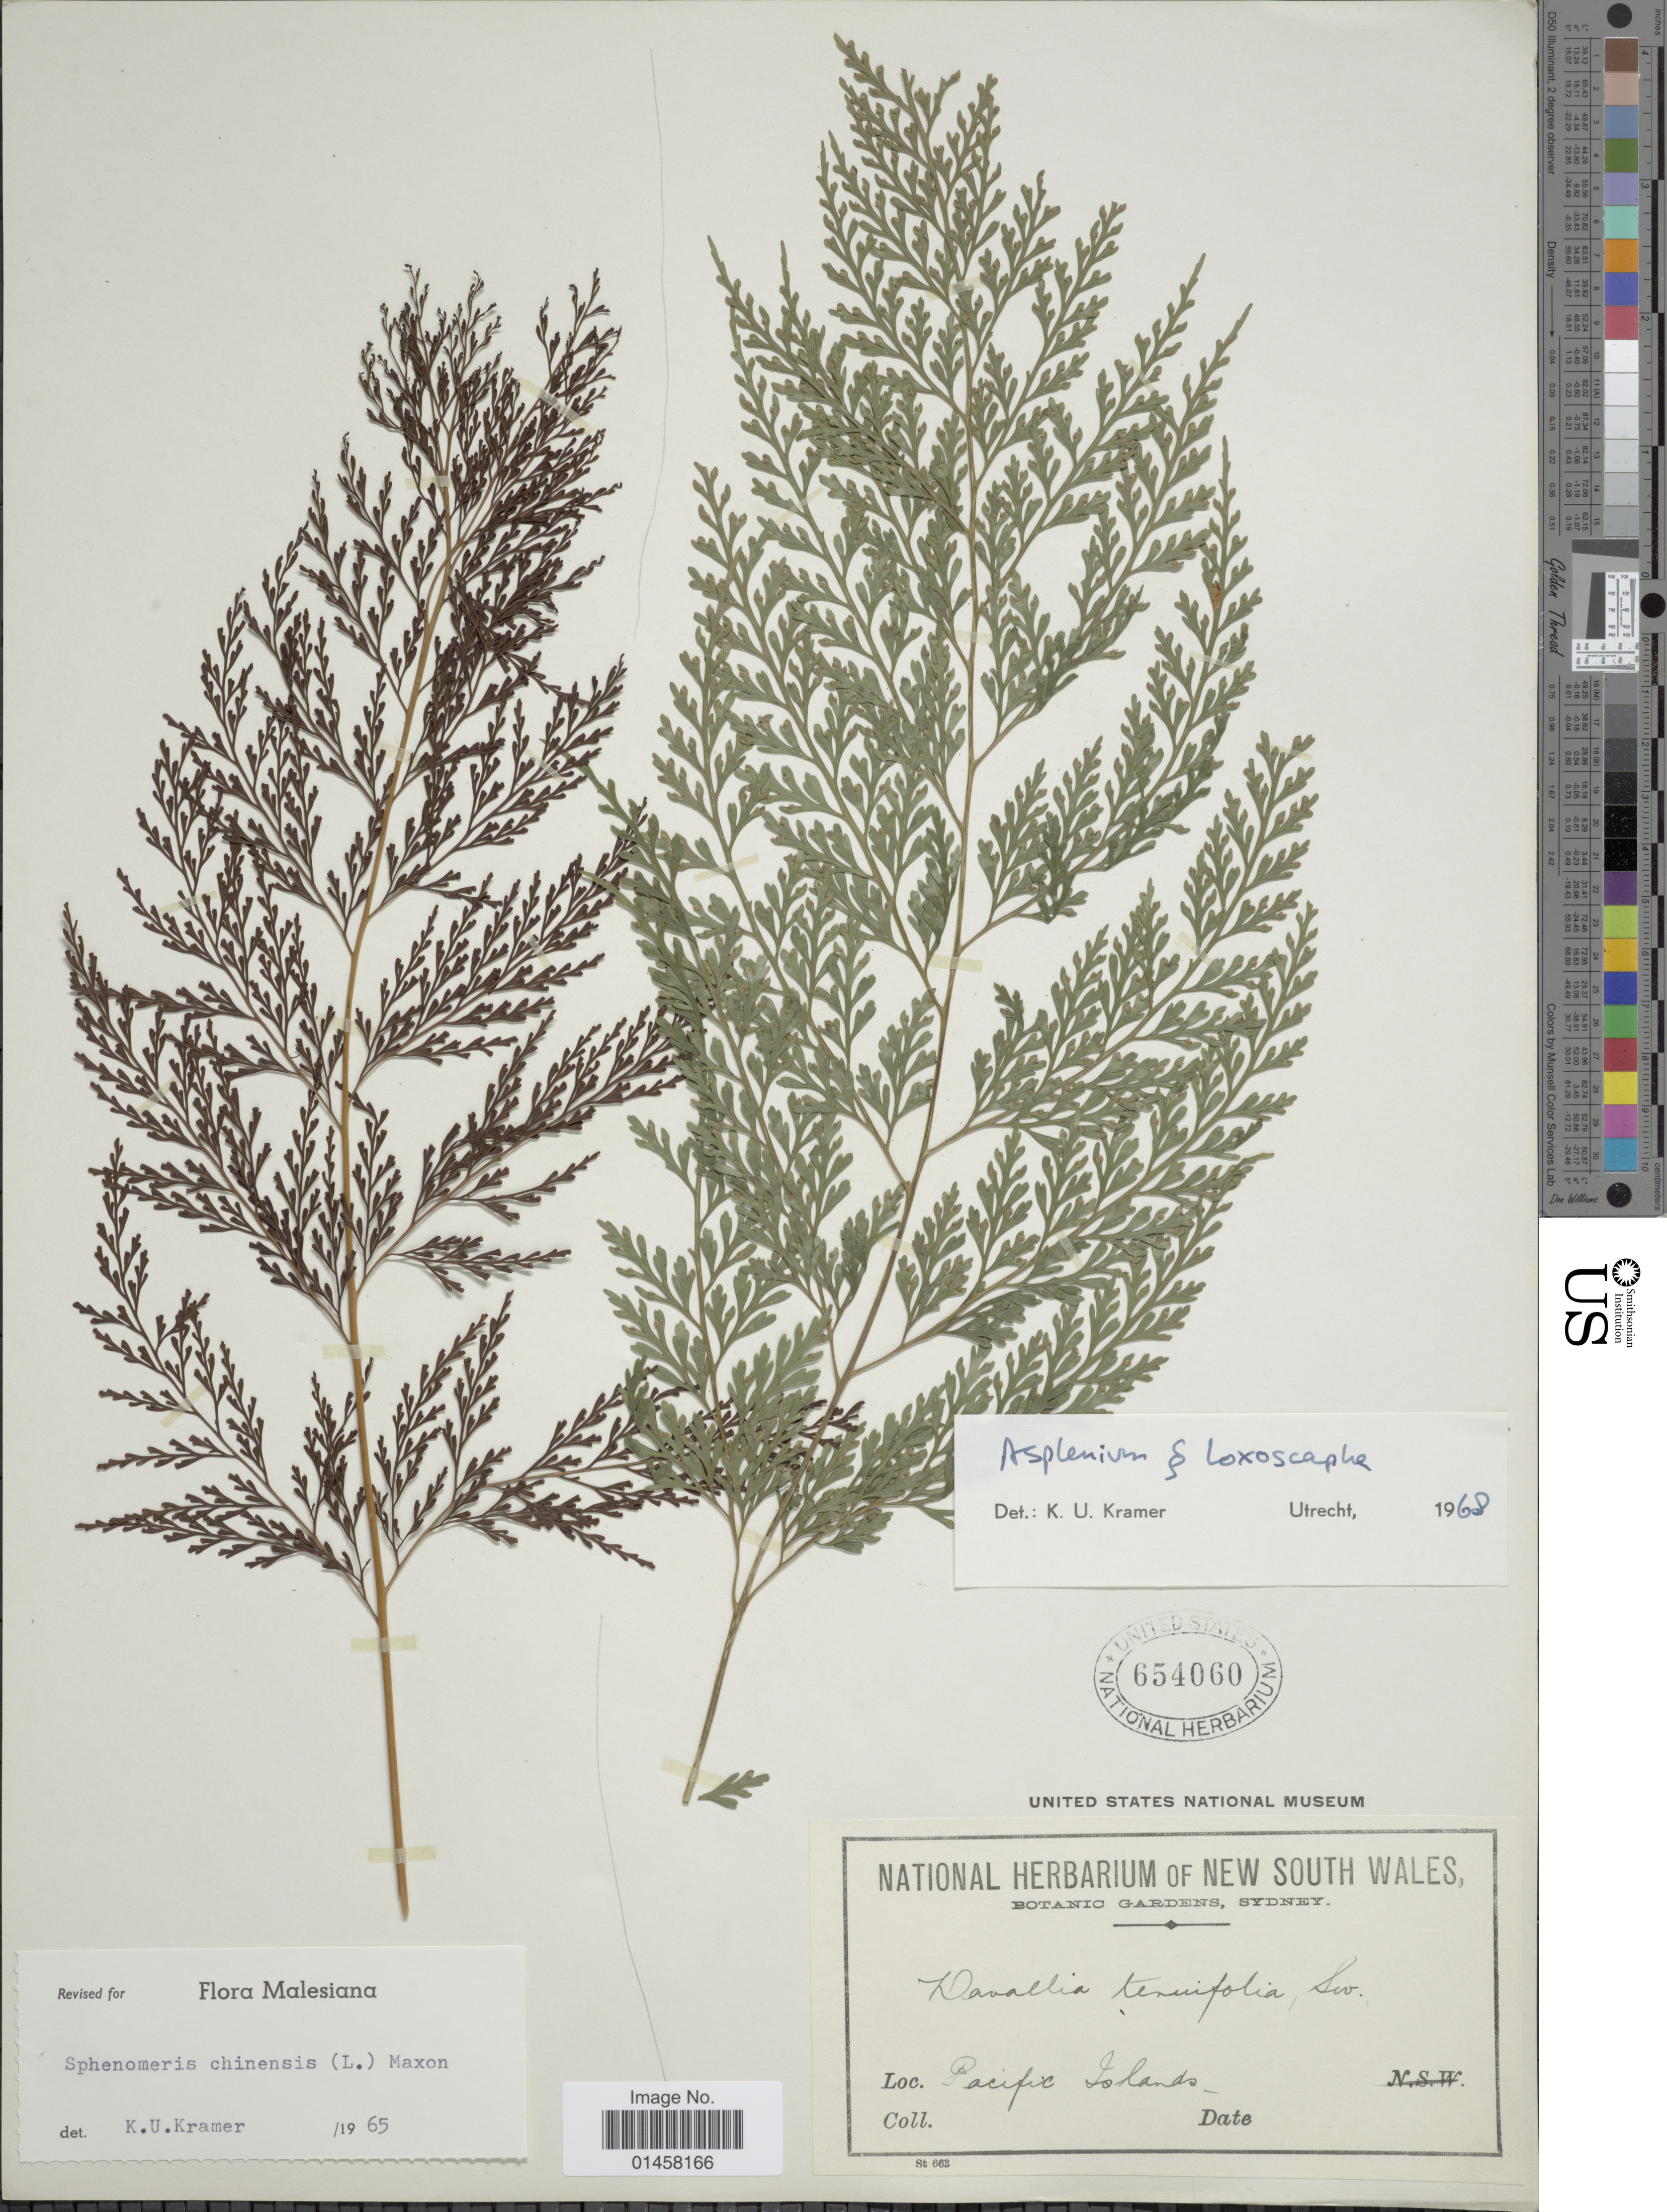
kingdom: Plantae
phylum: Tracheophyta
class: Polypodiopsida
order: Polypodiales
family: Lindsaeaceae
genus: Sphenomeris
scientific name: Sphenomeris chinensis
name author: (L.) Maxon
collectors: ex herb. of New South Wales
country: U.S. Administered Pacific Islands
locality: Pacific Islands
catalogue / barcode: US 654060